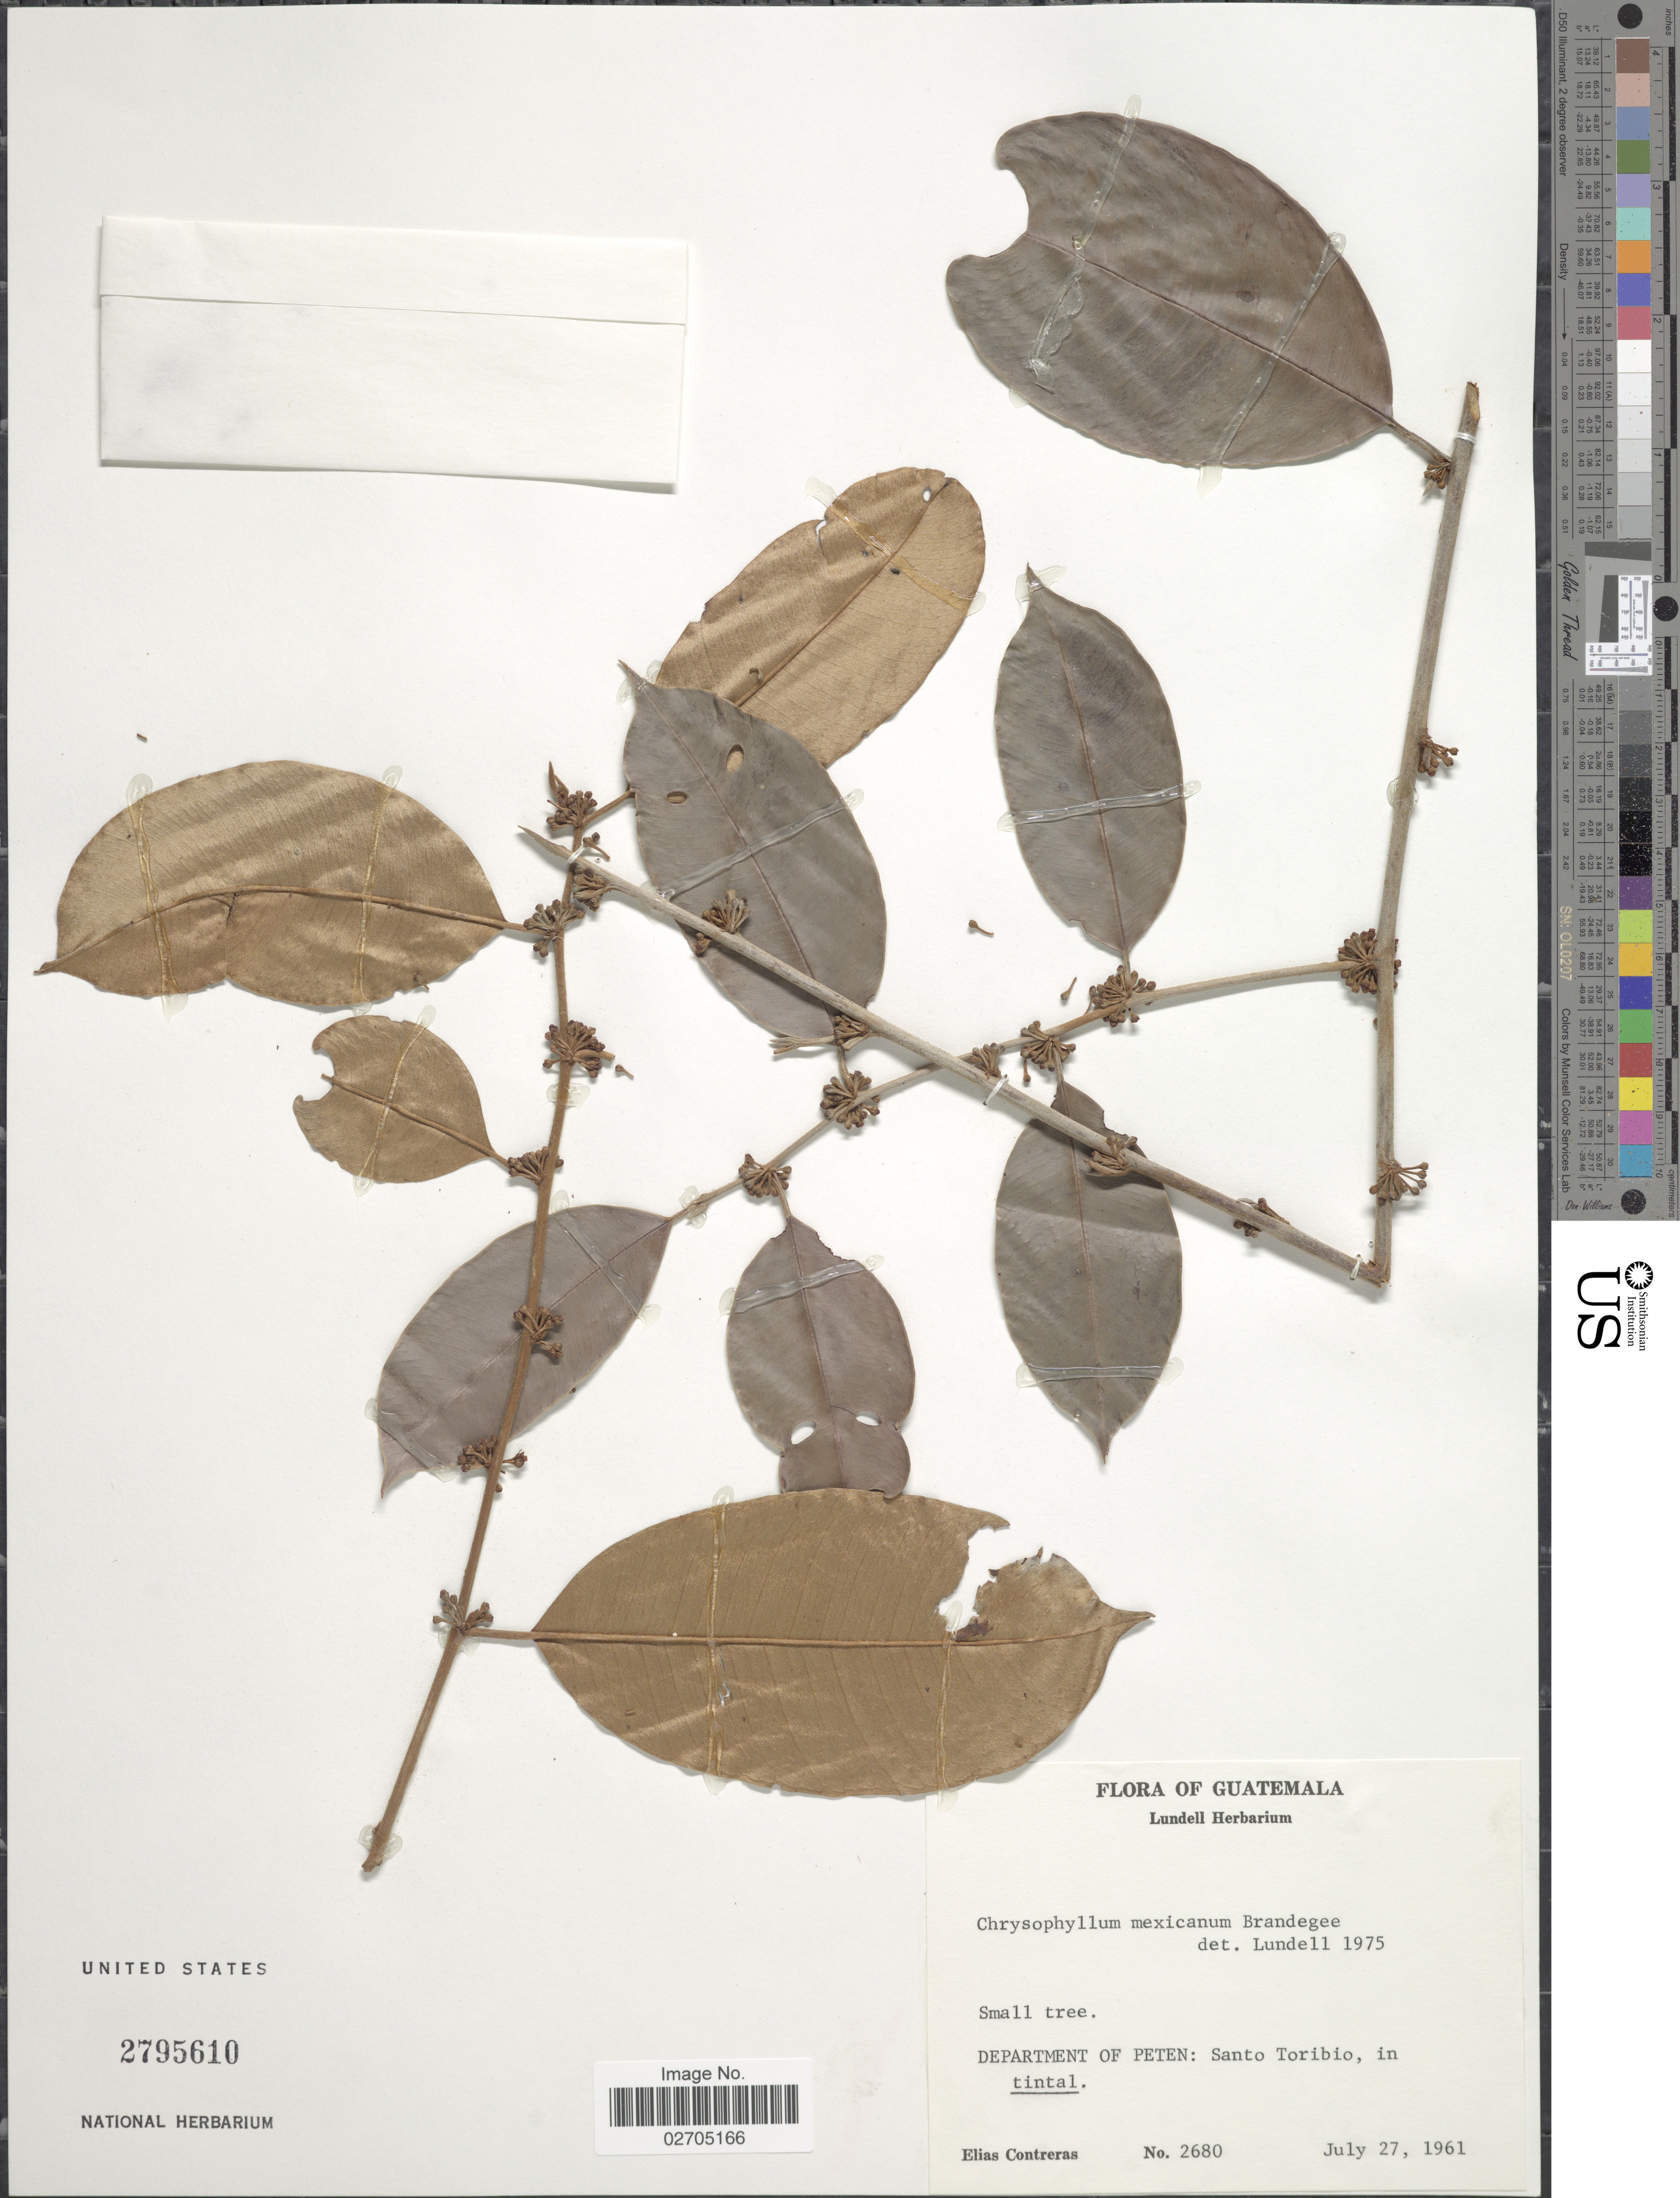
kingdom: Plantae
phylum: Tracheophyta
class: Magnoliopsida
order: Ericales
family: Sapotaceae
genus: Chrysophyllum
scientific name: Chrysophyllum mexicanum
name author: Brandegee ex Standl.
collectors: E. Contreras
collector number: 2680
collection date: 1961-07-27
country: Guatemala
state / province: El Petén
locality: Peten: Santo Toribio, in tintal.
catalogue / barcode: US 2795610